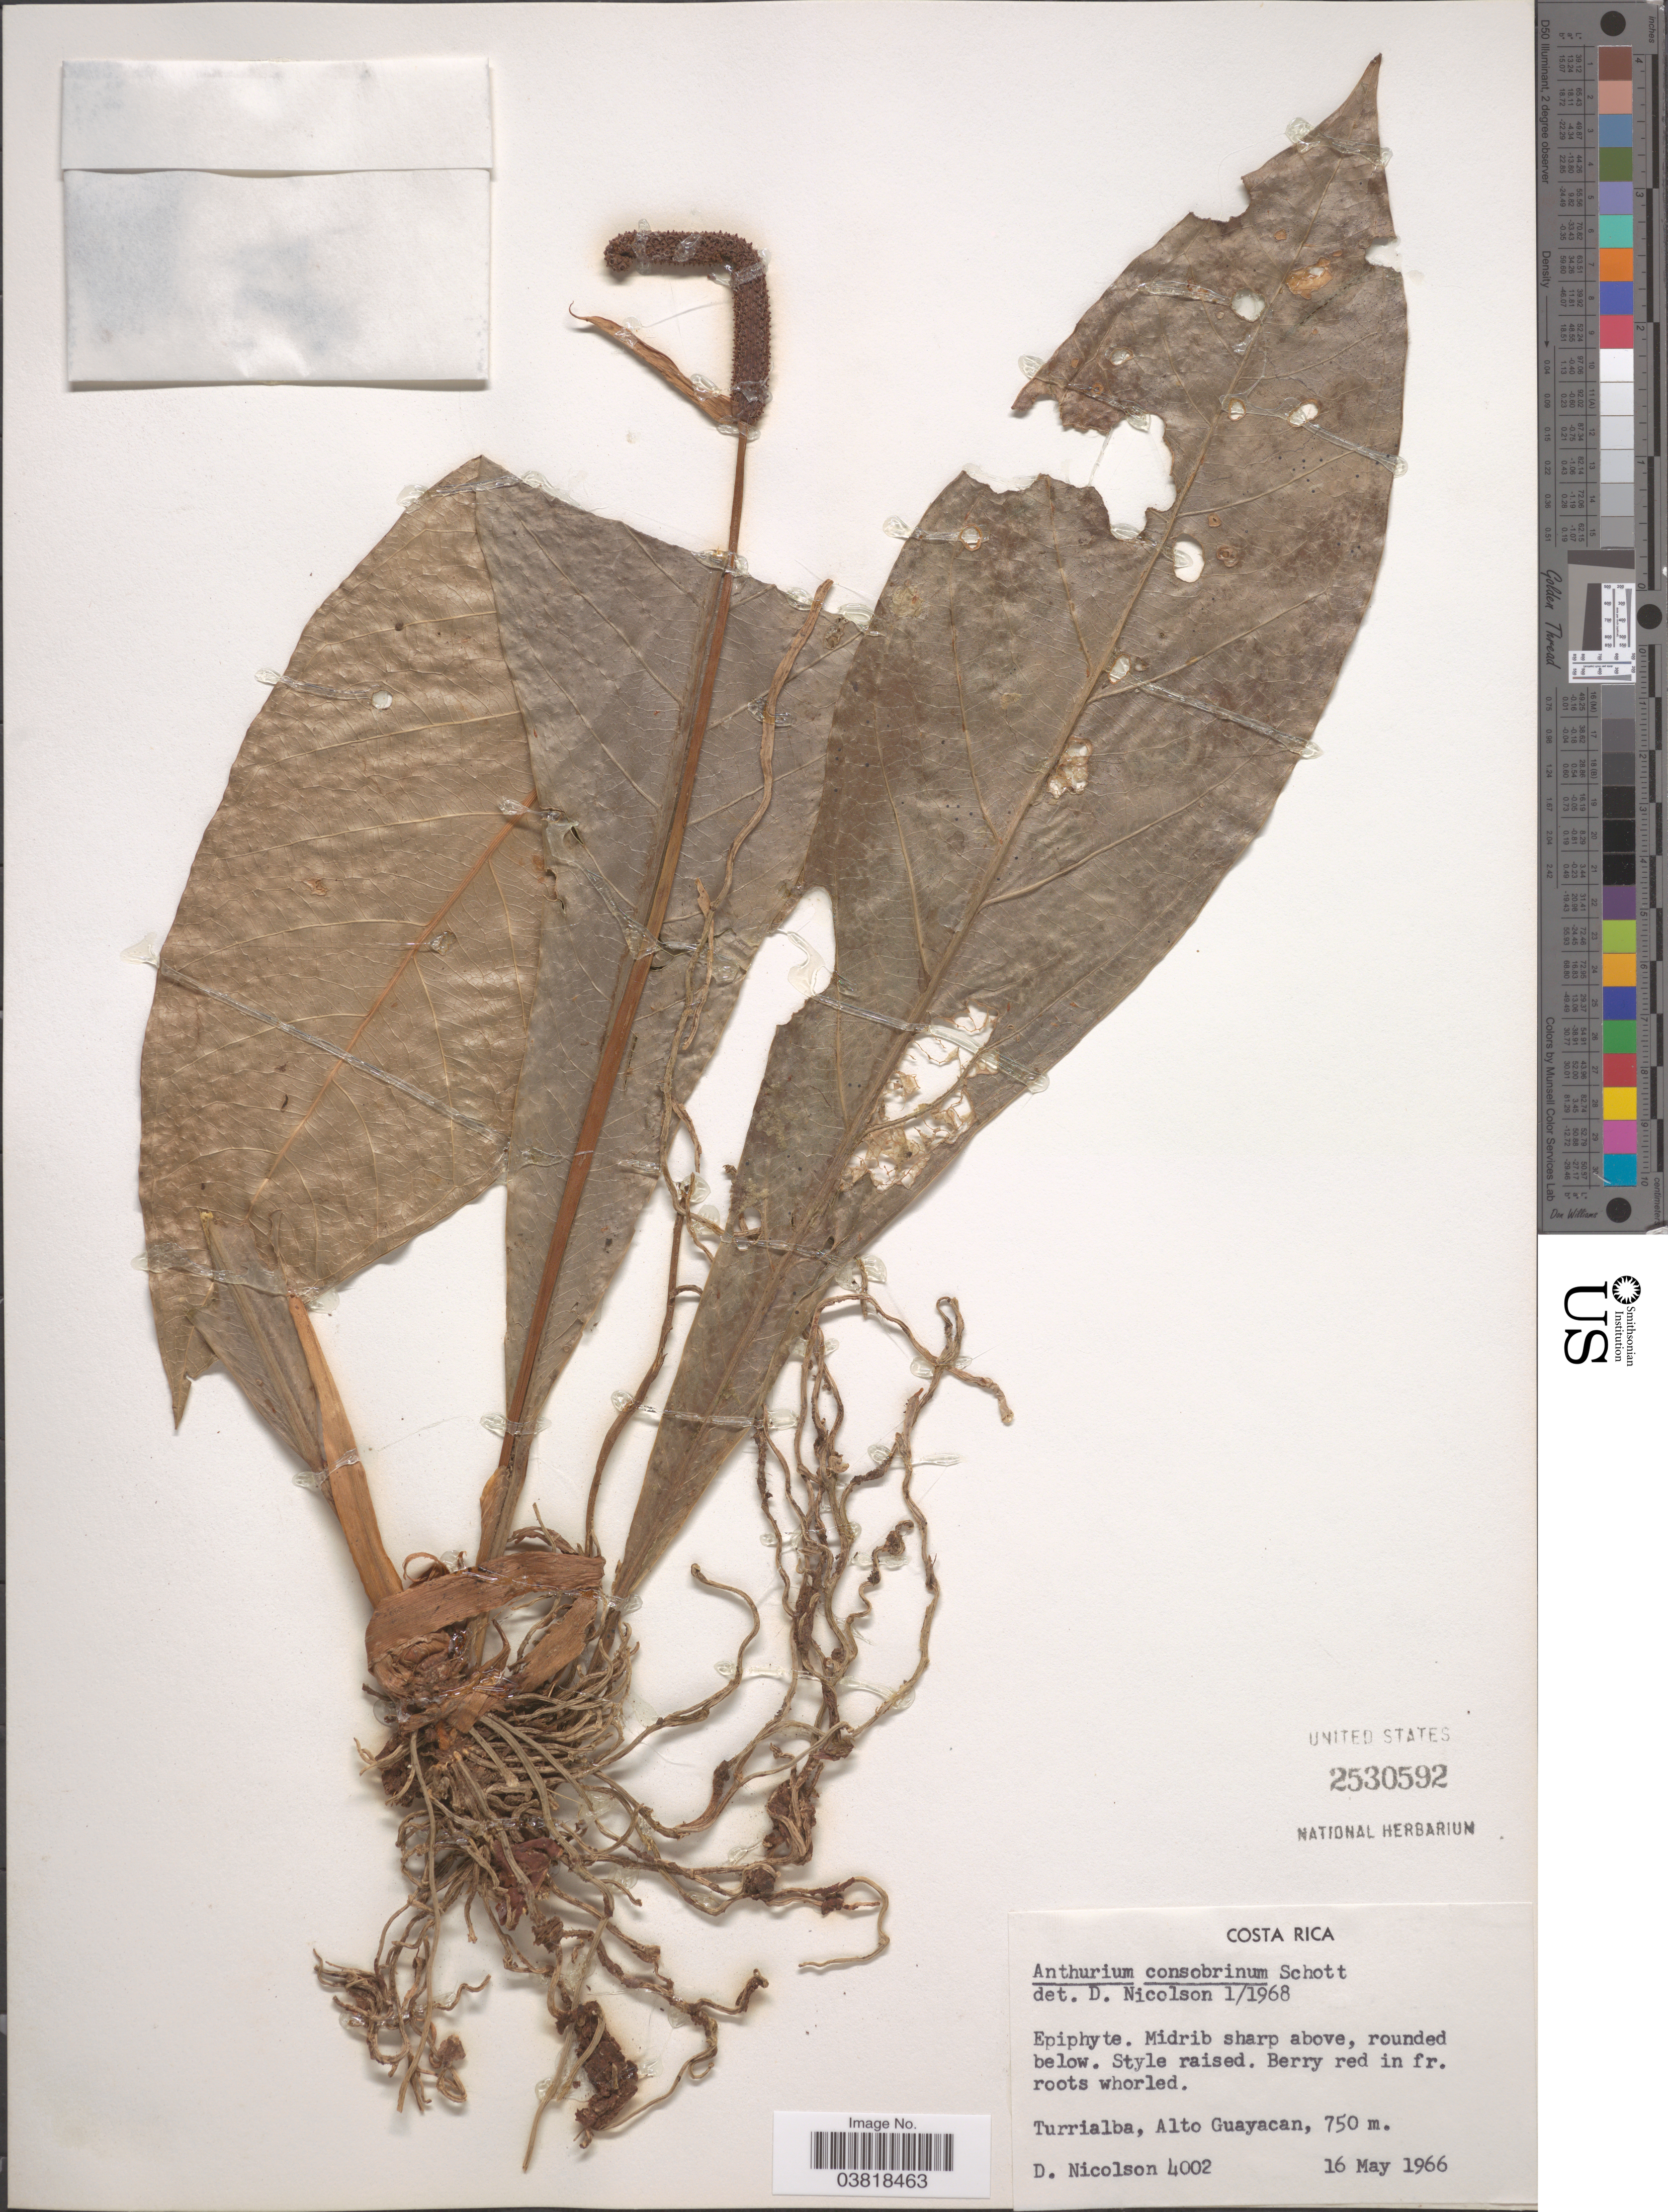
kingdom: Plantae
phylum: Tracheophyta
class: Liliopsida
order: Alismatales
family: Araceae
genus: Anthurium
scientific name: Anthurium consobrinum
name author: Schott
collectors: D. H. Nicolson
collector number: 4002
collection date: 1966-05-16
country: Costa Rica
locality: Turrialba, Alto Guayacan.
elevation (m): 750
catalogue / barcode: US 2530592